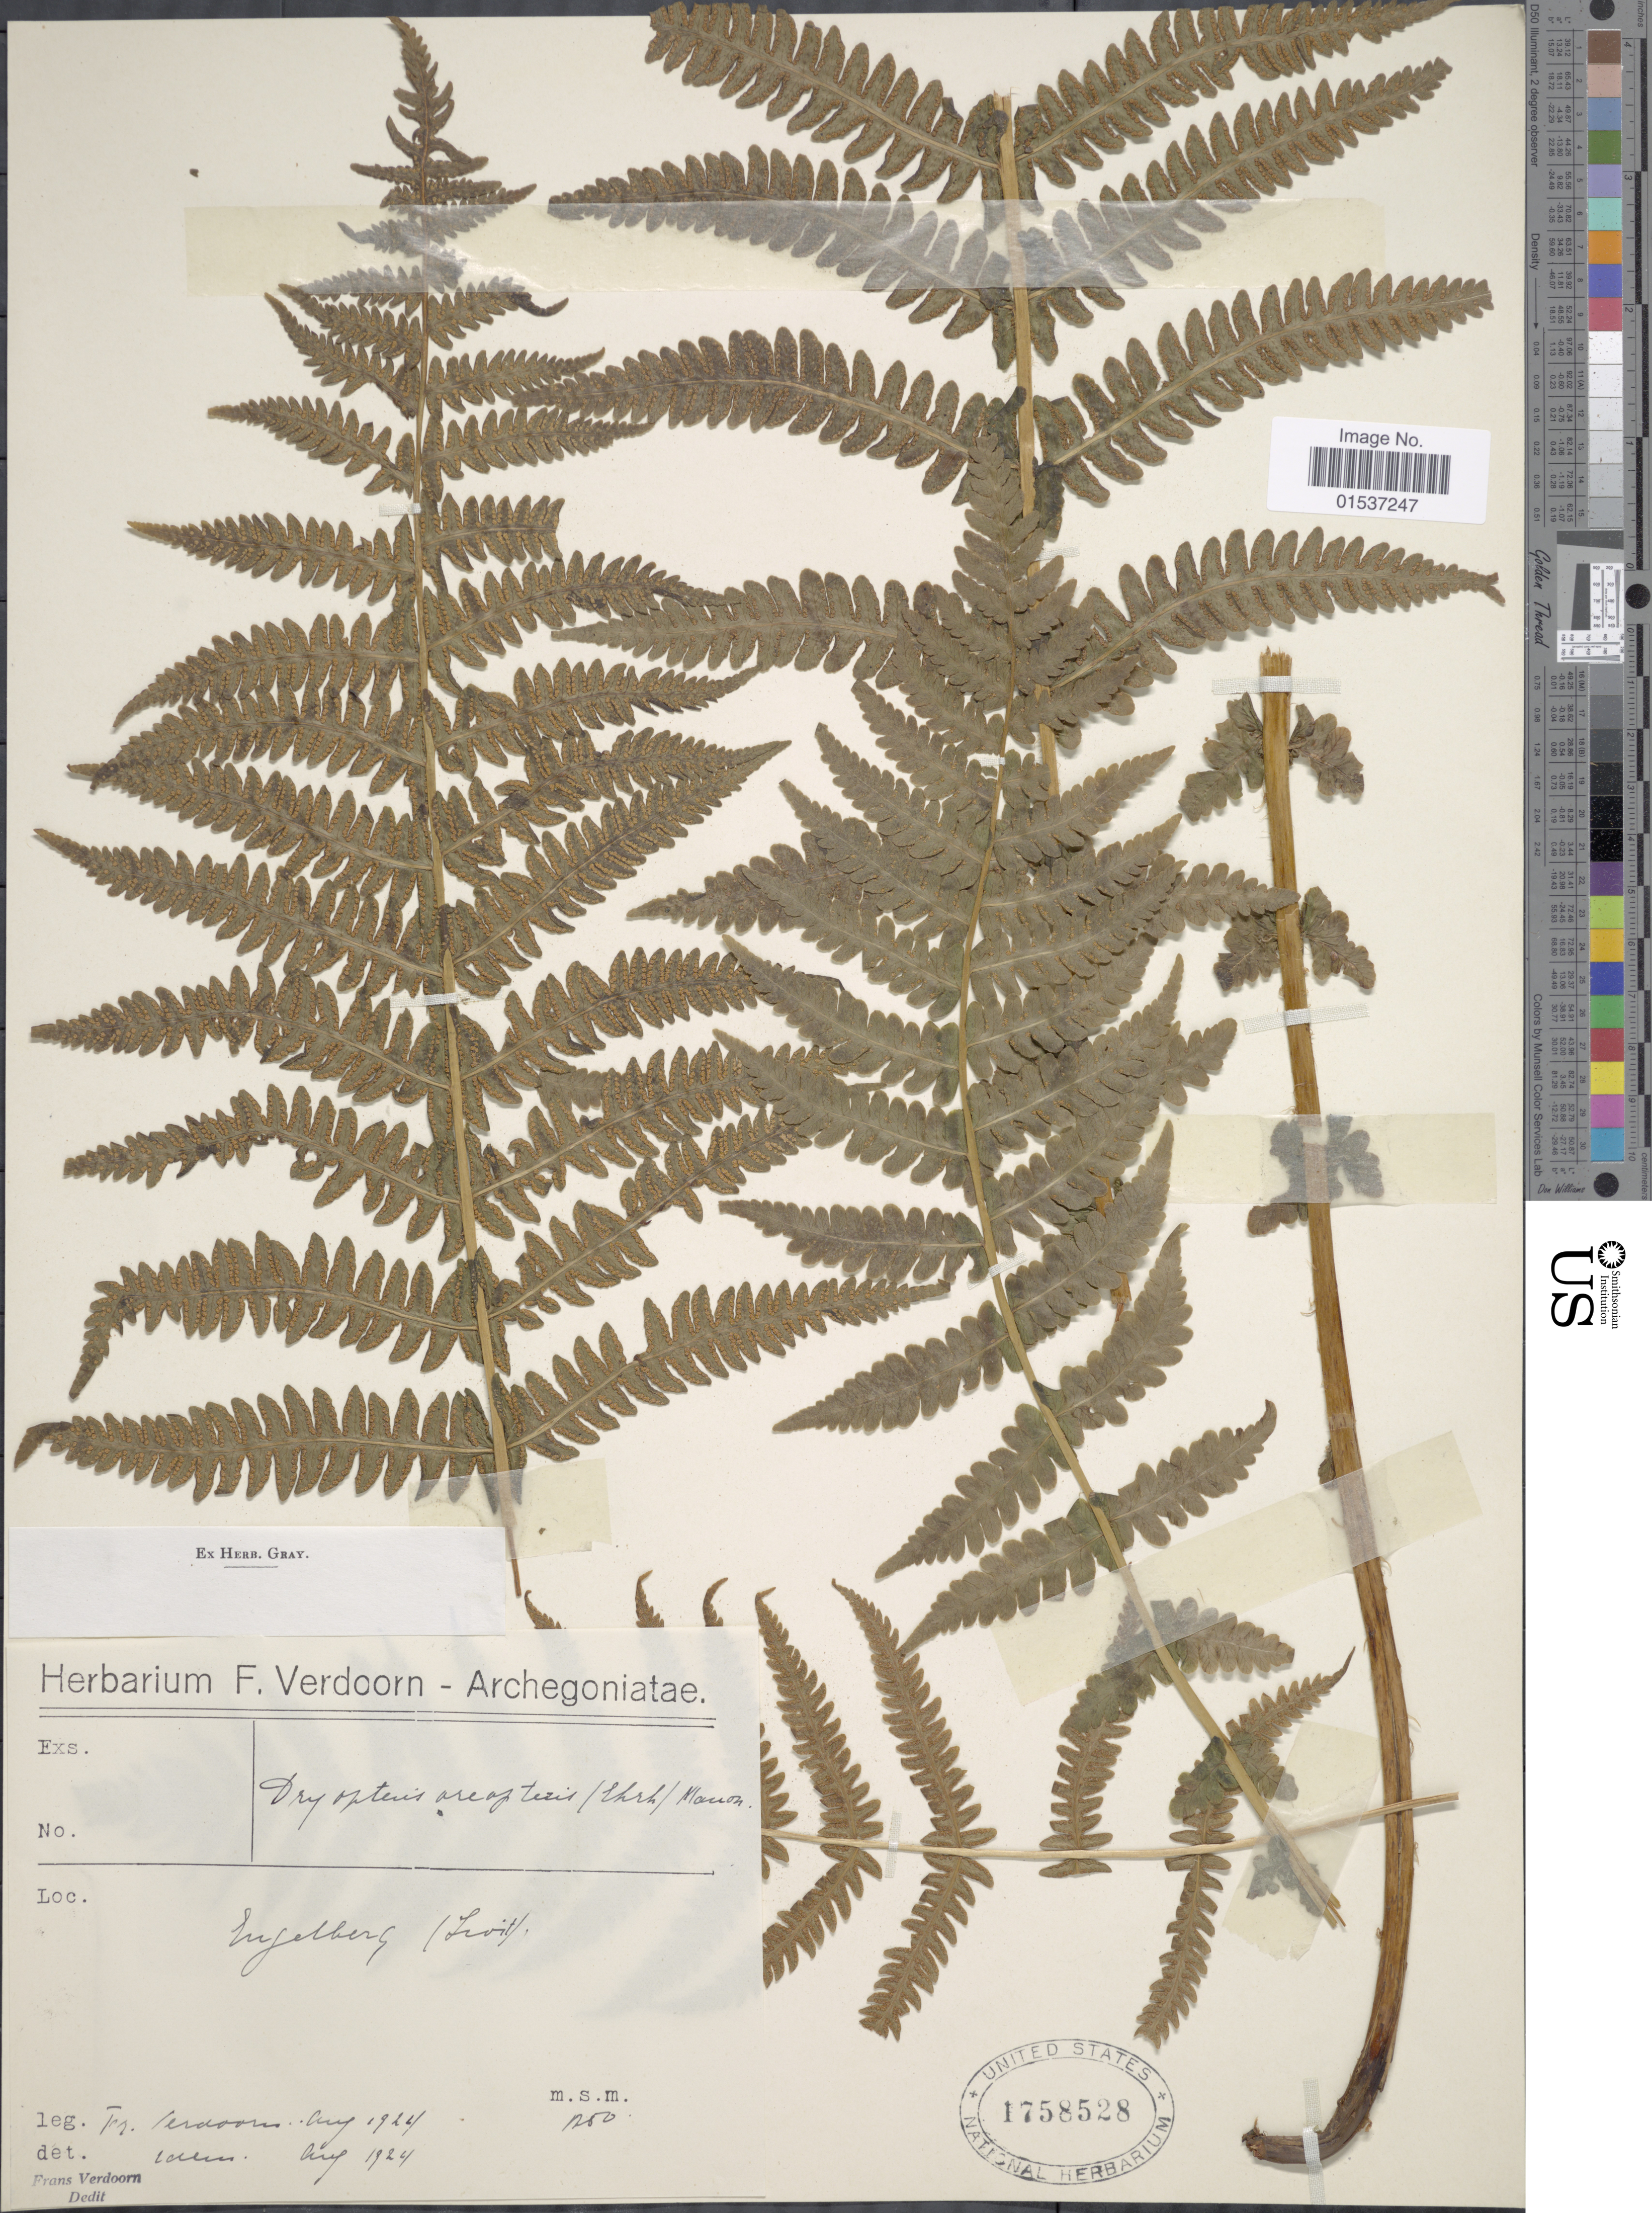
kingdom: Plantae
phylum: Tracheophyta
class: Polypodiopsida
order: Polypodiales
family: Thelypteridaceae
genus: Oreopteris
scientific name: Oreopteris limbosperma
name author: (All.) K. Iwats.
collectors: F. Verdoorn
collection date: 1924-08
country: Switzerland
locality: Engelberg (Swit).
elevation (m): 1250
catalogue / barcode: US 1758528